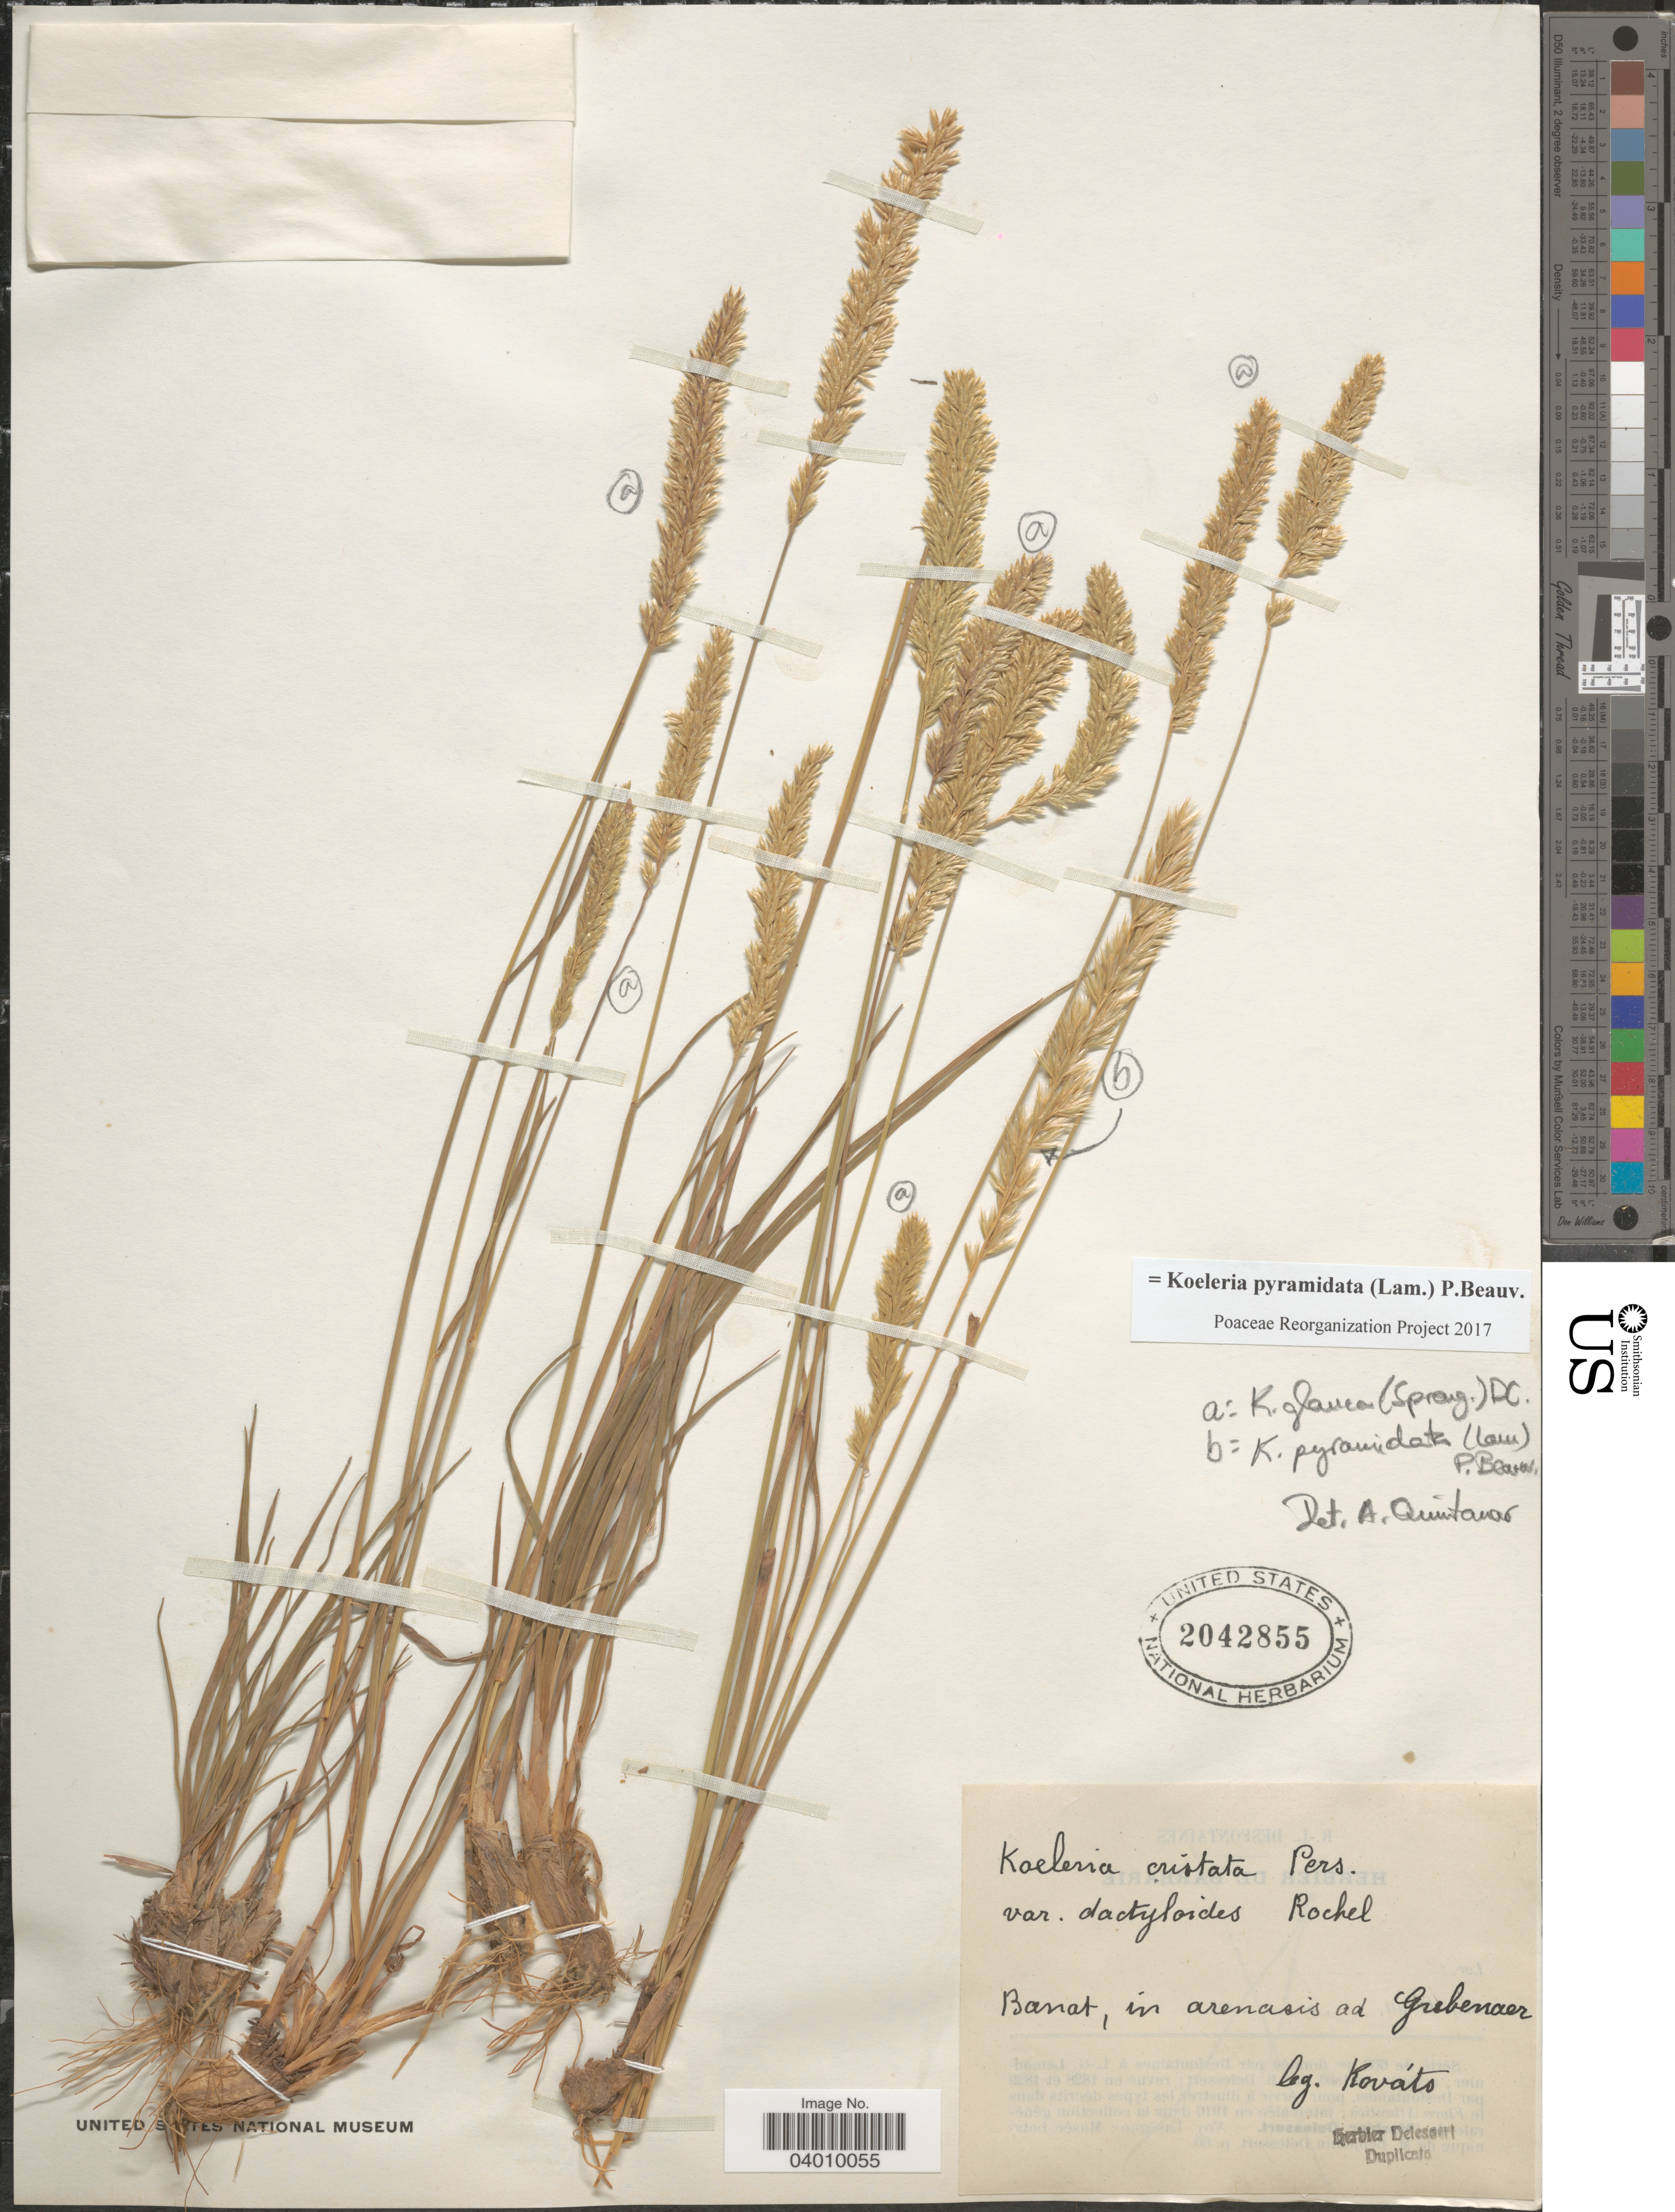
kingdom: Plantae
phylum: Tracheophyta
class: Liliopsida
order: Poales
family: Poaceae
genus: Koeleria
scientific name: Koeleria pyramidata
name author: (Lam.) P. Beauv.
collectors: Kovats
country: Serbia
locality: Banat, in arenosis ad Grebenac.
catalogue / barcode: US 2042855